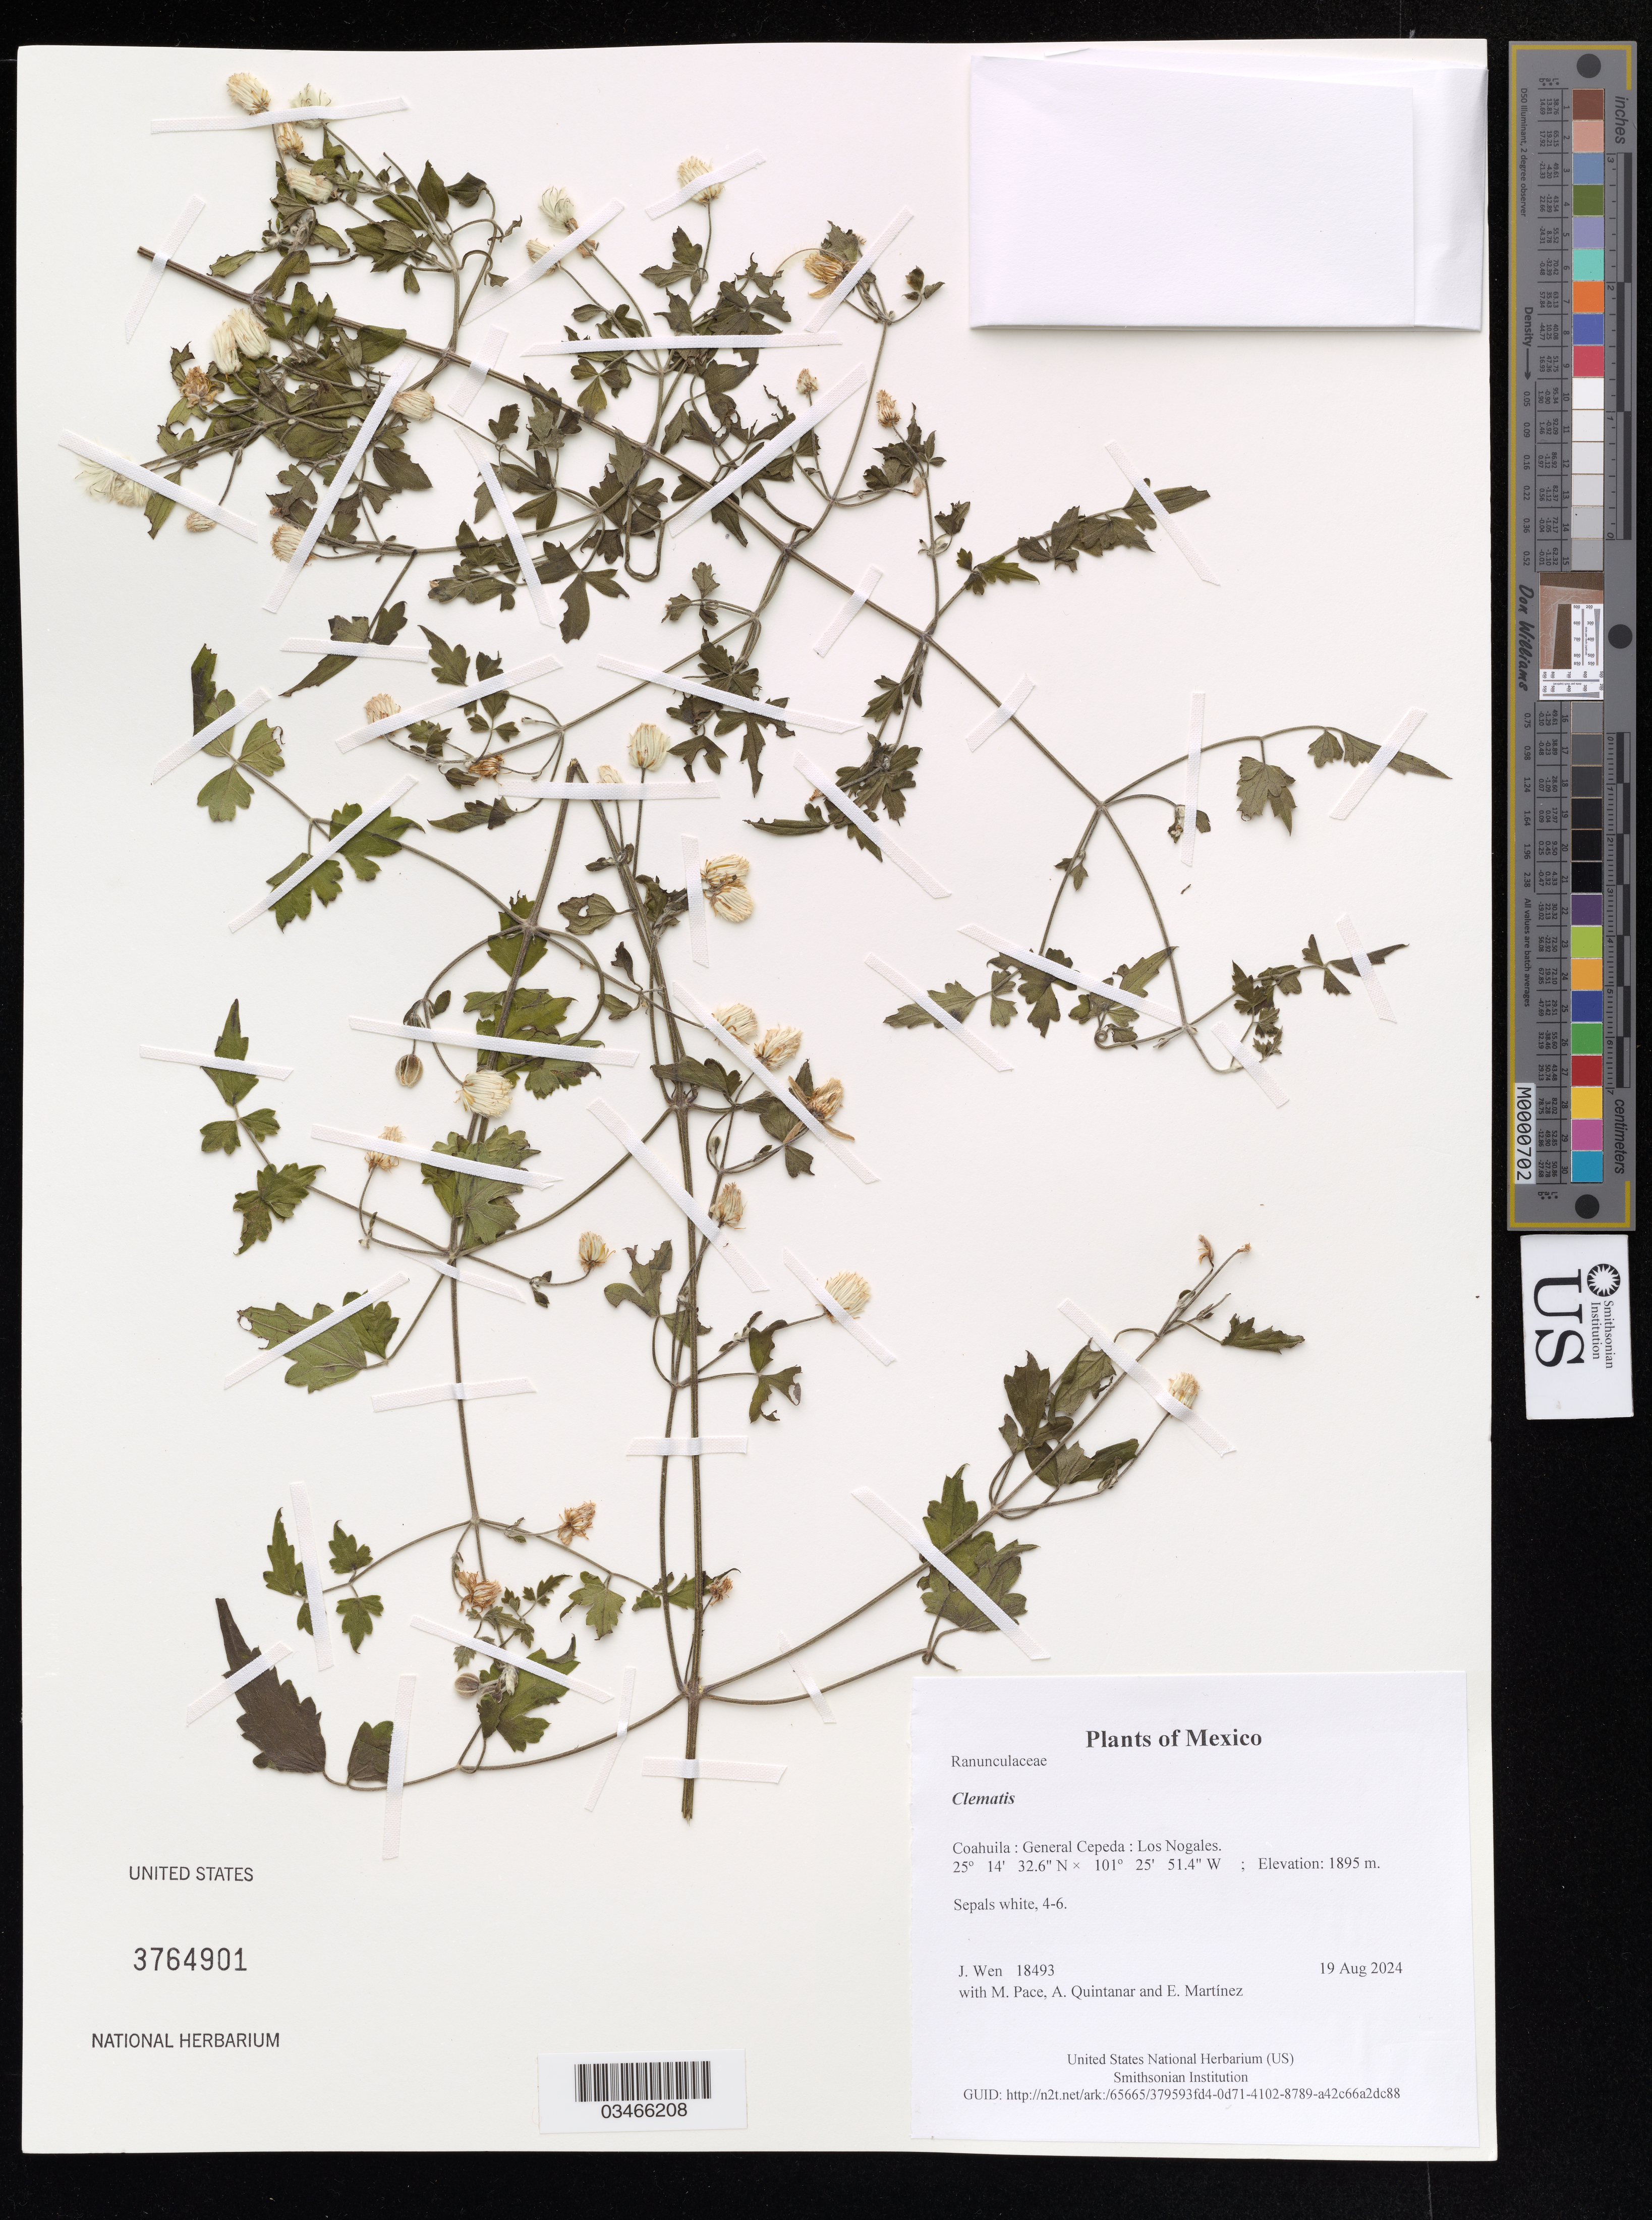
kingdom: Plantae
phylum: Tracheophyta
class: Magnoliopsida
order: Ranunculales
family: Ranunculaceae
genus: Clematis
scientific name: Clematis sp.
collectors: J. Wen, M. Pace, A. Quintanar & E. Martinez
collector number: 18493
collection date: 2024-08-19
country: Mexico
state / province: Coahuila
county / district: General Cepeda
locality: Los Nogales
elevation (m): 1895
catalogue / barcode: US 3764901